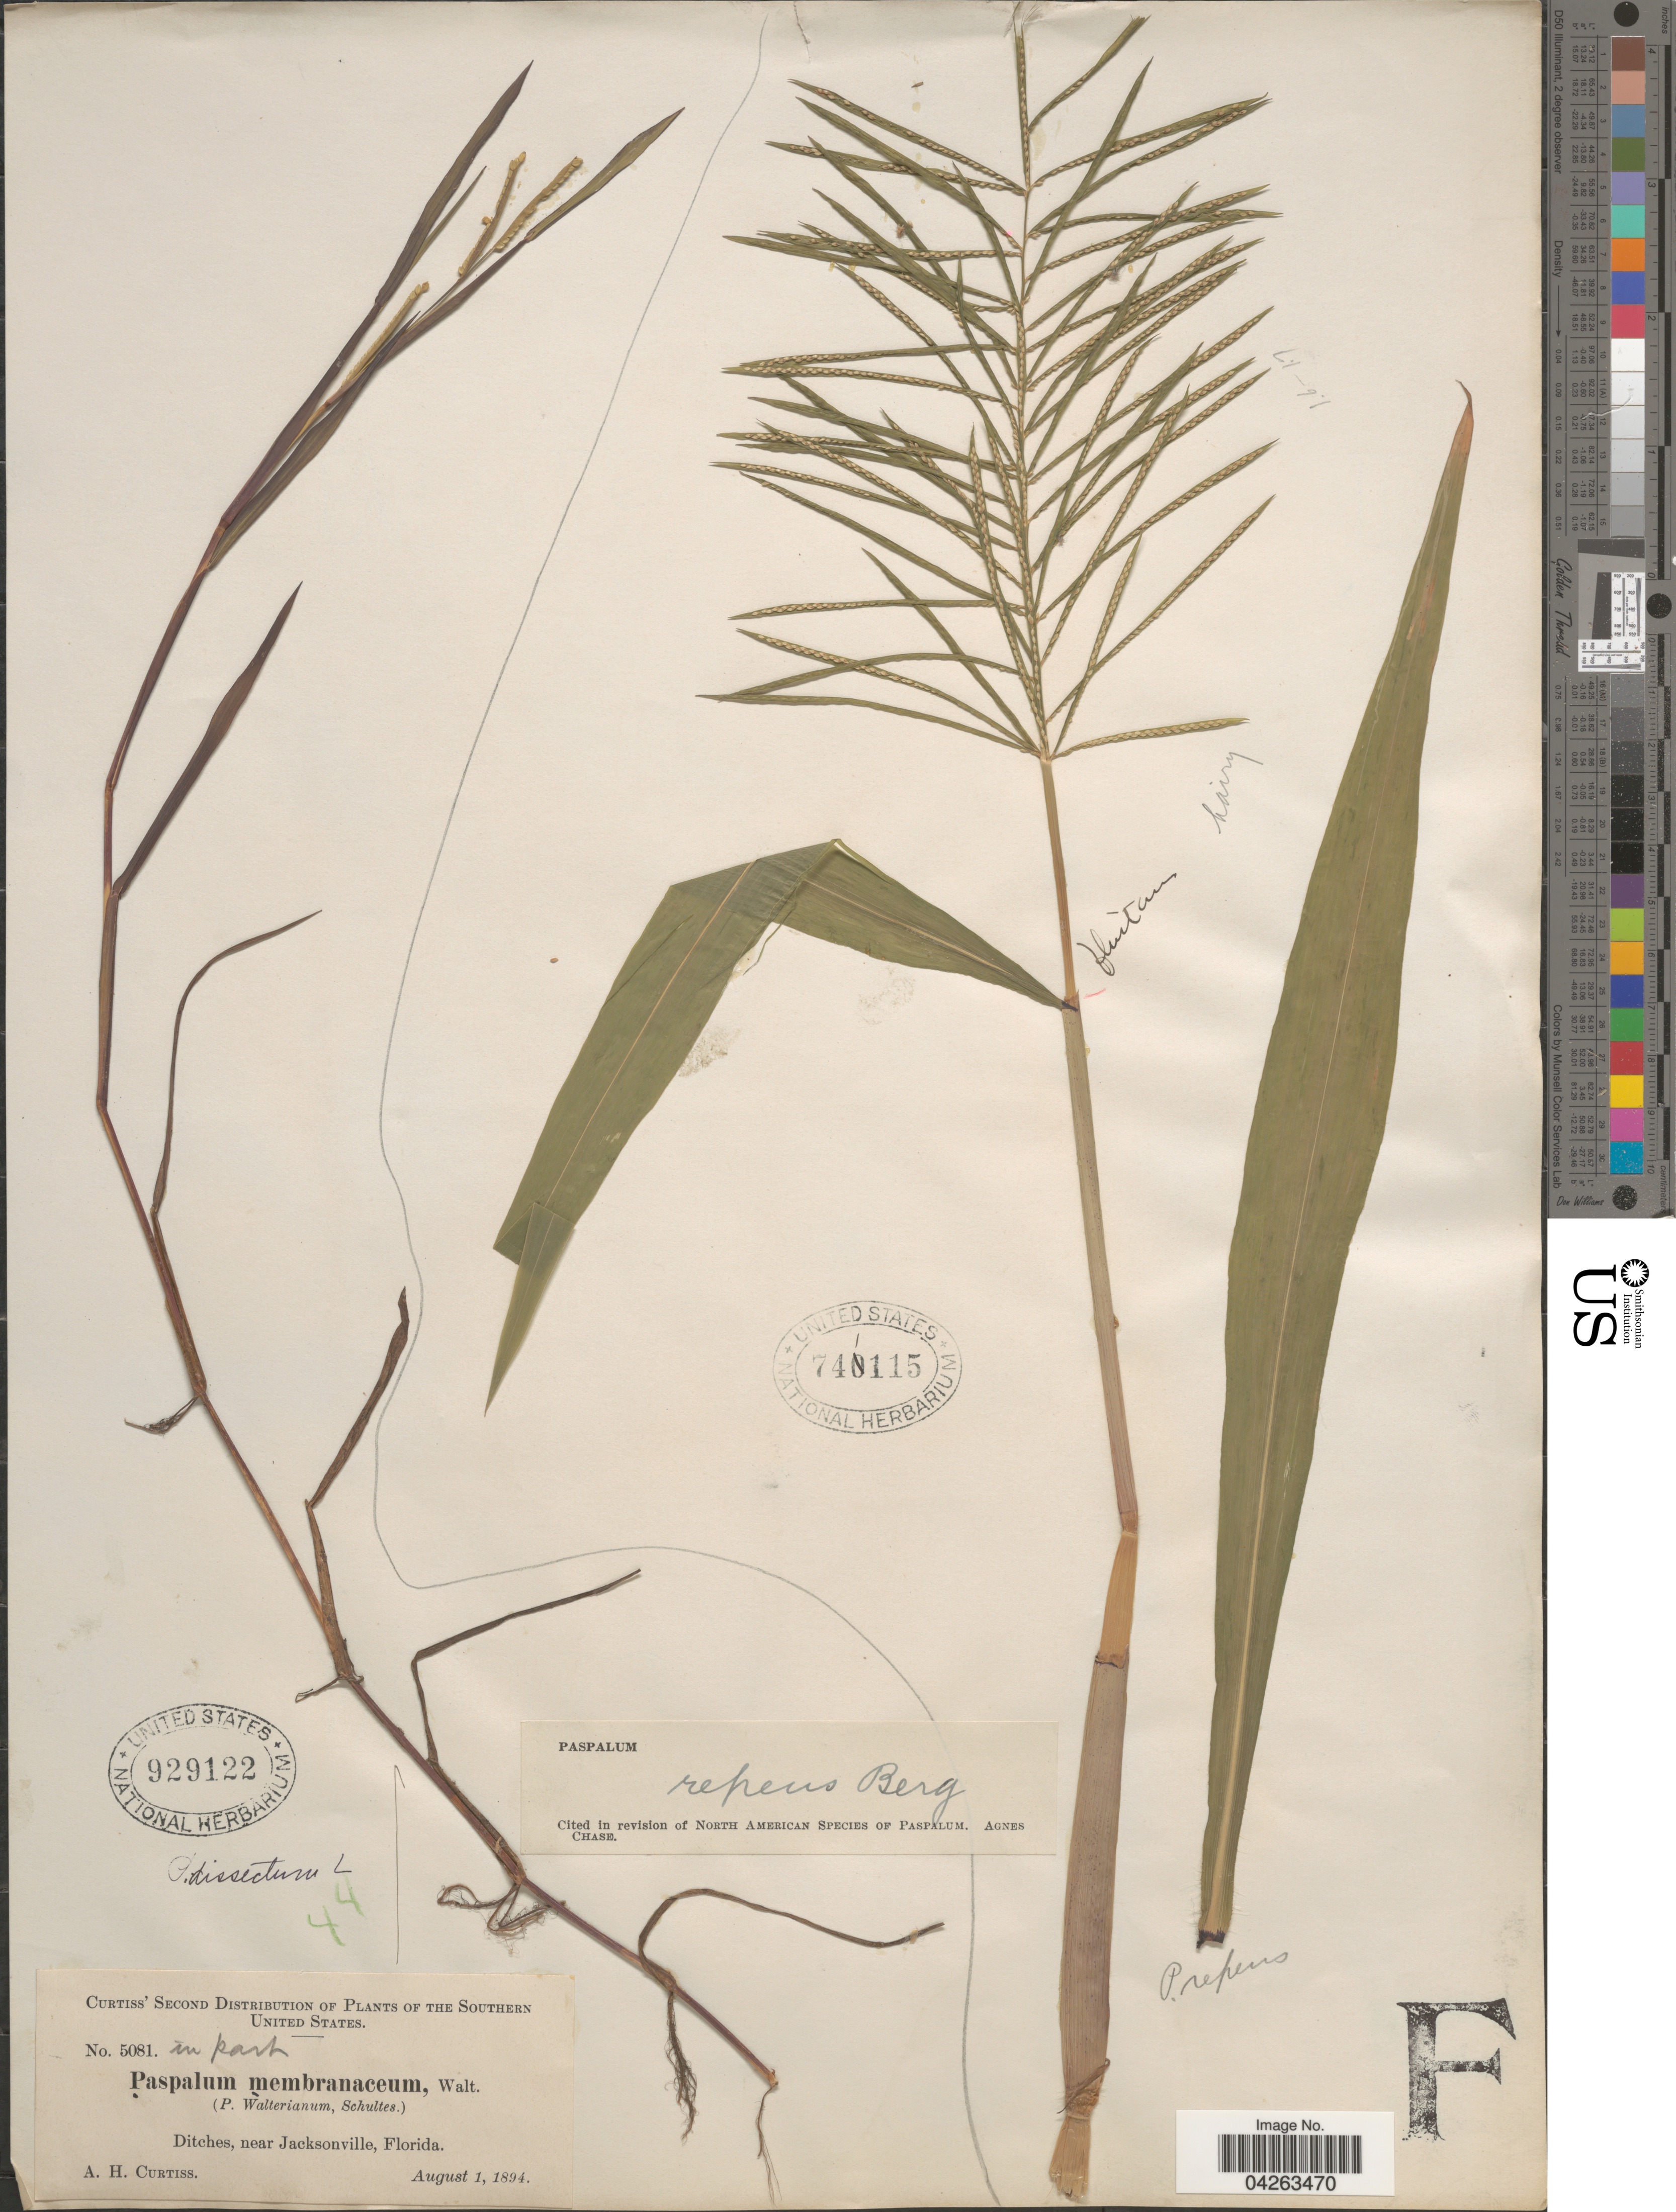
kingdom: Plantae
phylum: Tracheophyta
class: Liliopsida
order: Poales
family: Poaceae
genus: Paspalum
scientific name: Paspalum repens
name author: P.J. Bergius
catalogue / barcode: US 741115-2